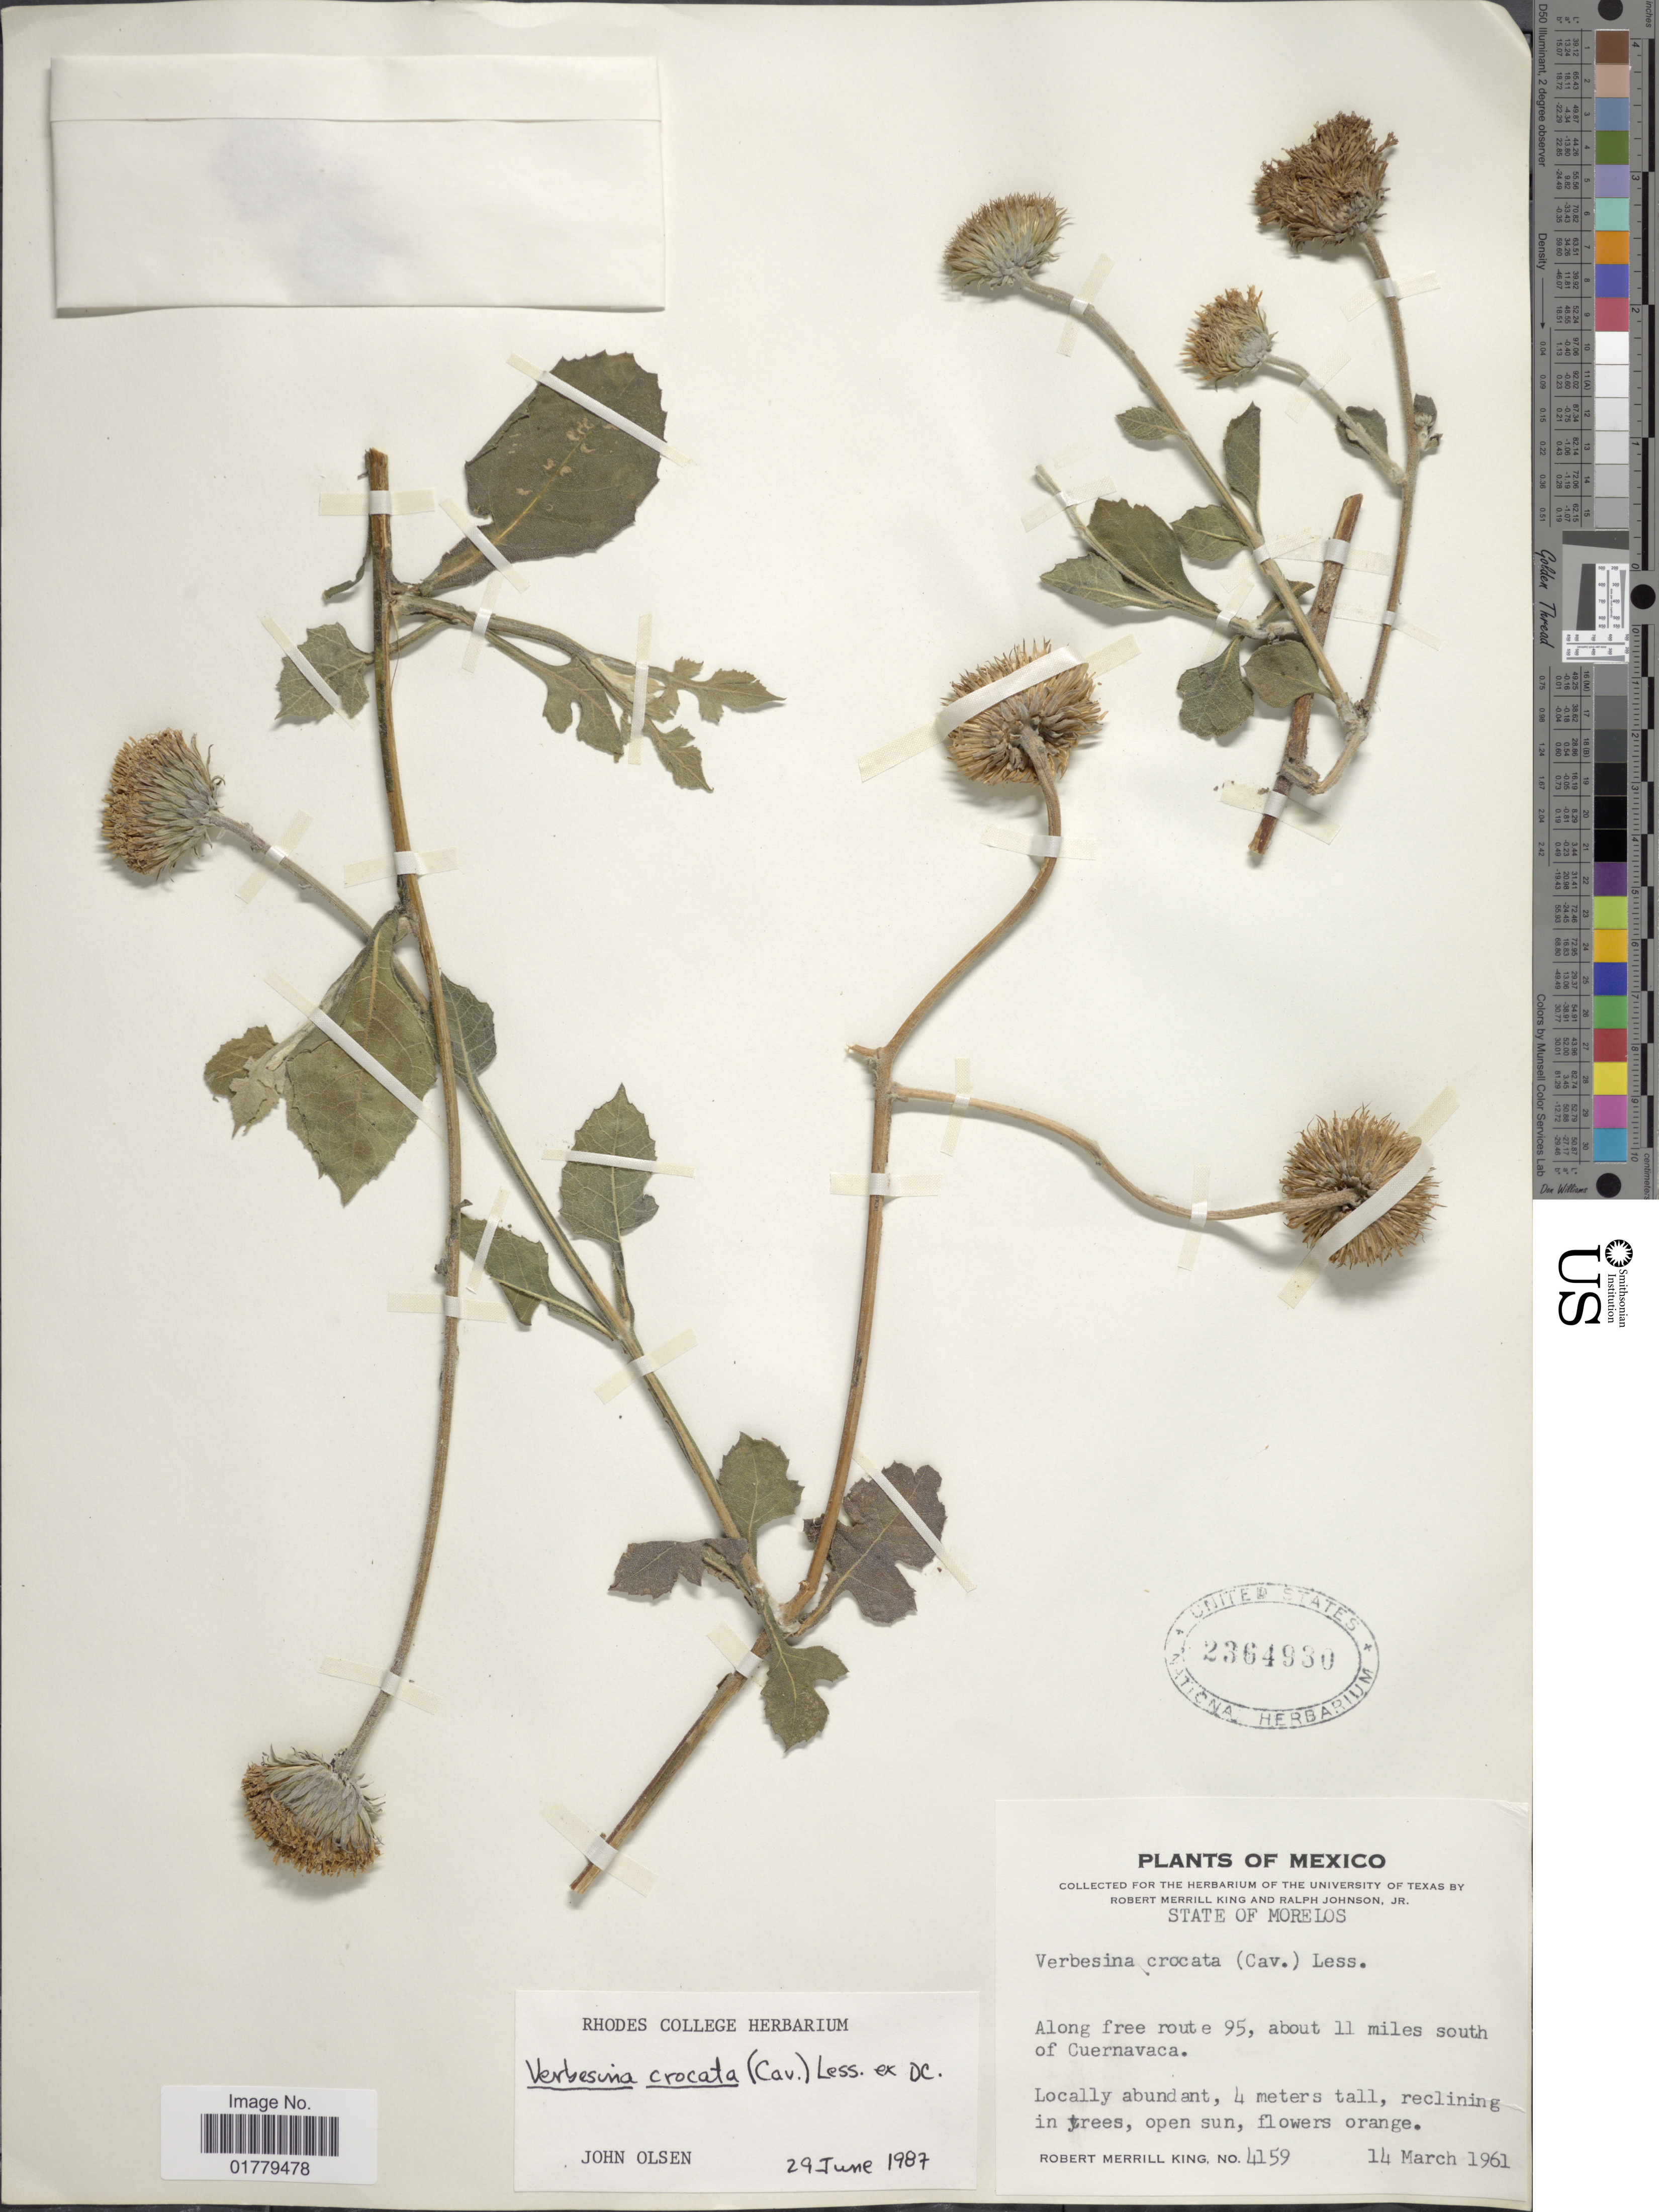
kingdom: Plantae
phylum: Tracheophyta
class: Magnoliopsida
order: Asterales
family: Asteraceae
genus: Verbesina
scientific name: Verbesina crocata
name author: (Cav.) Less.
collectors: R. M. King & R. Johnson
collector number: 4159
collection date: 1961-03-14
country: Mexico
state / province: Morelos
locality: State of Morelos. Along free route 95, about 11 miles south of Cuernavaca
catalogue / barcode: US 2364930